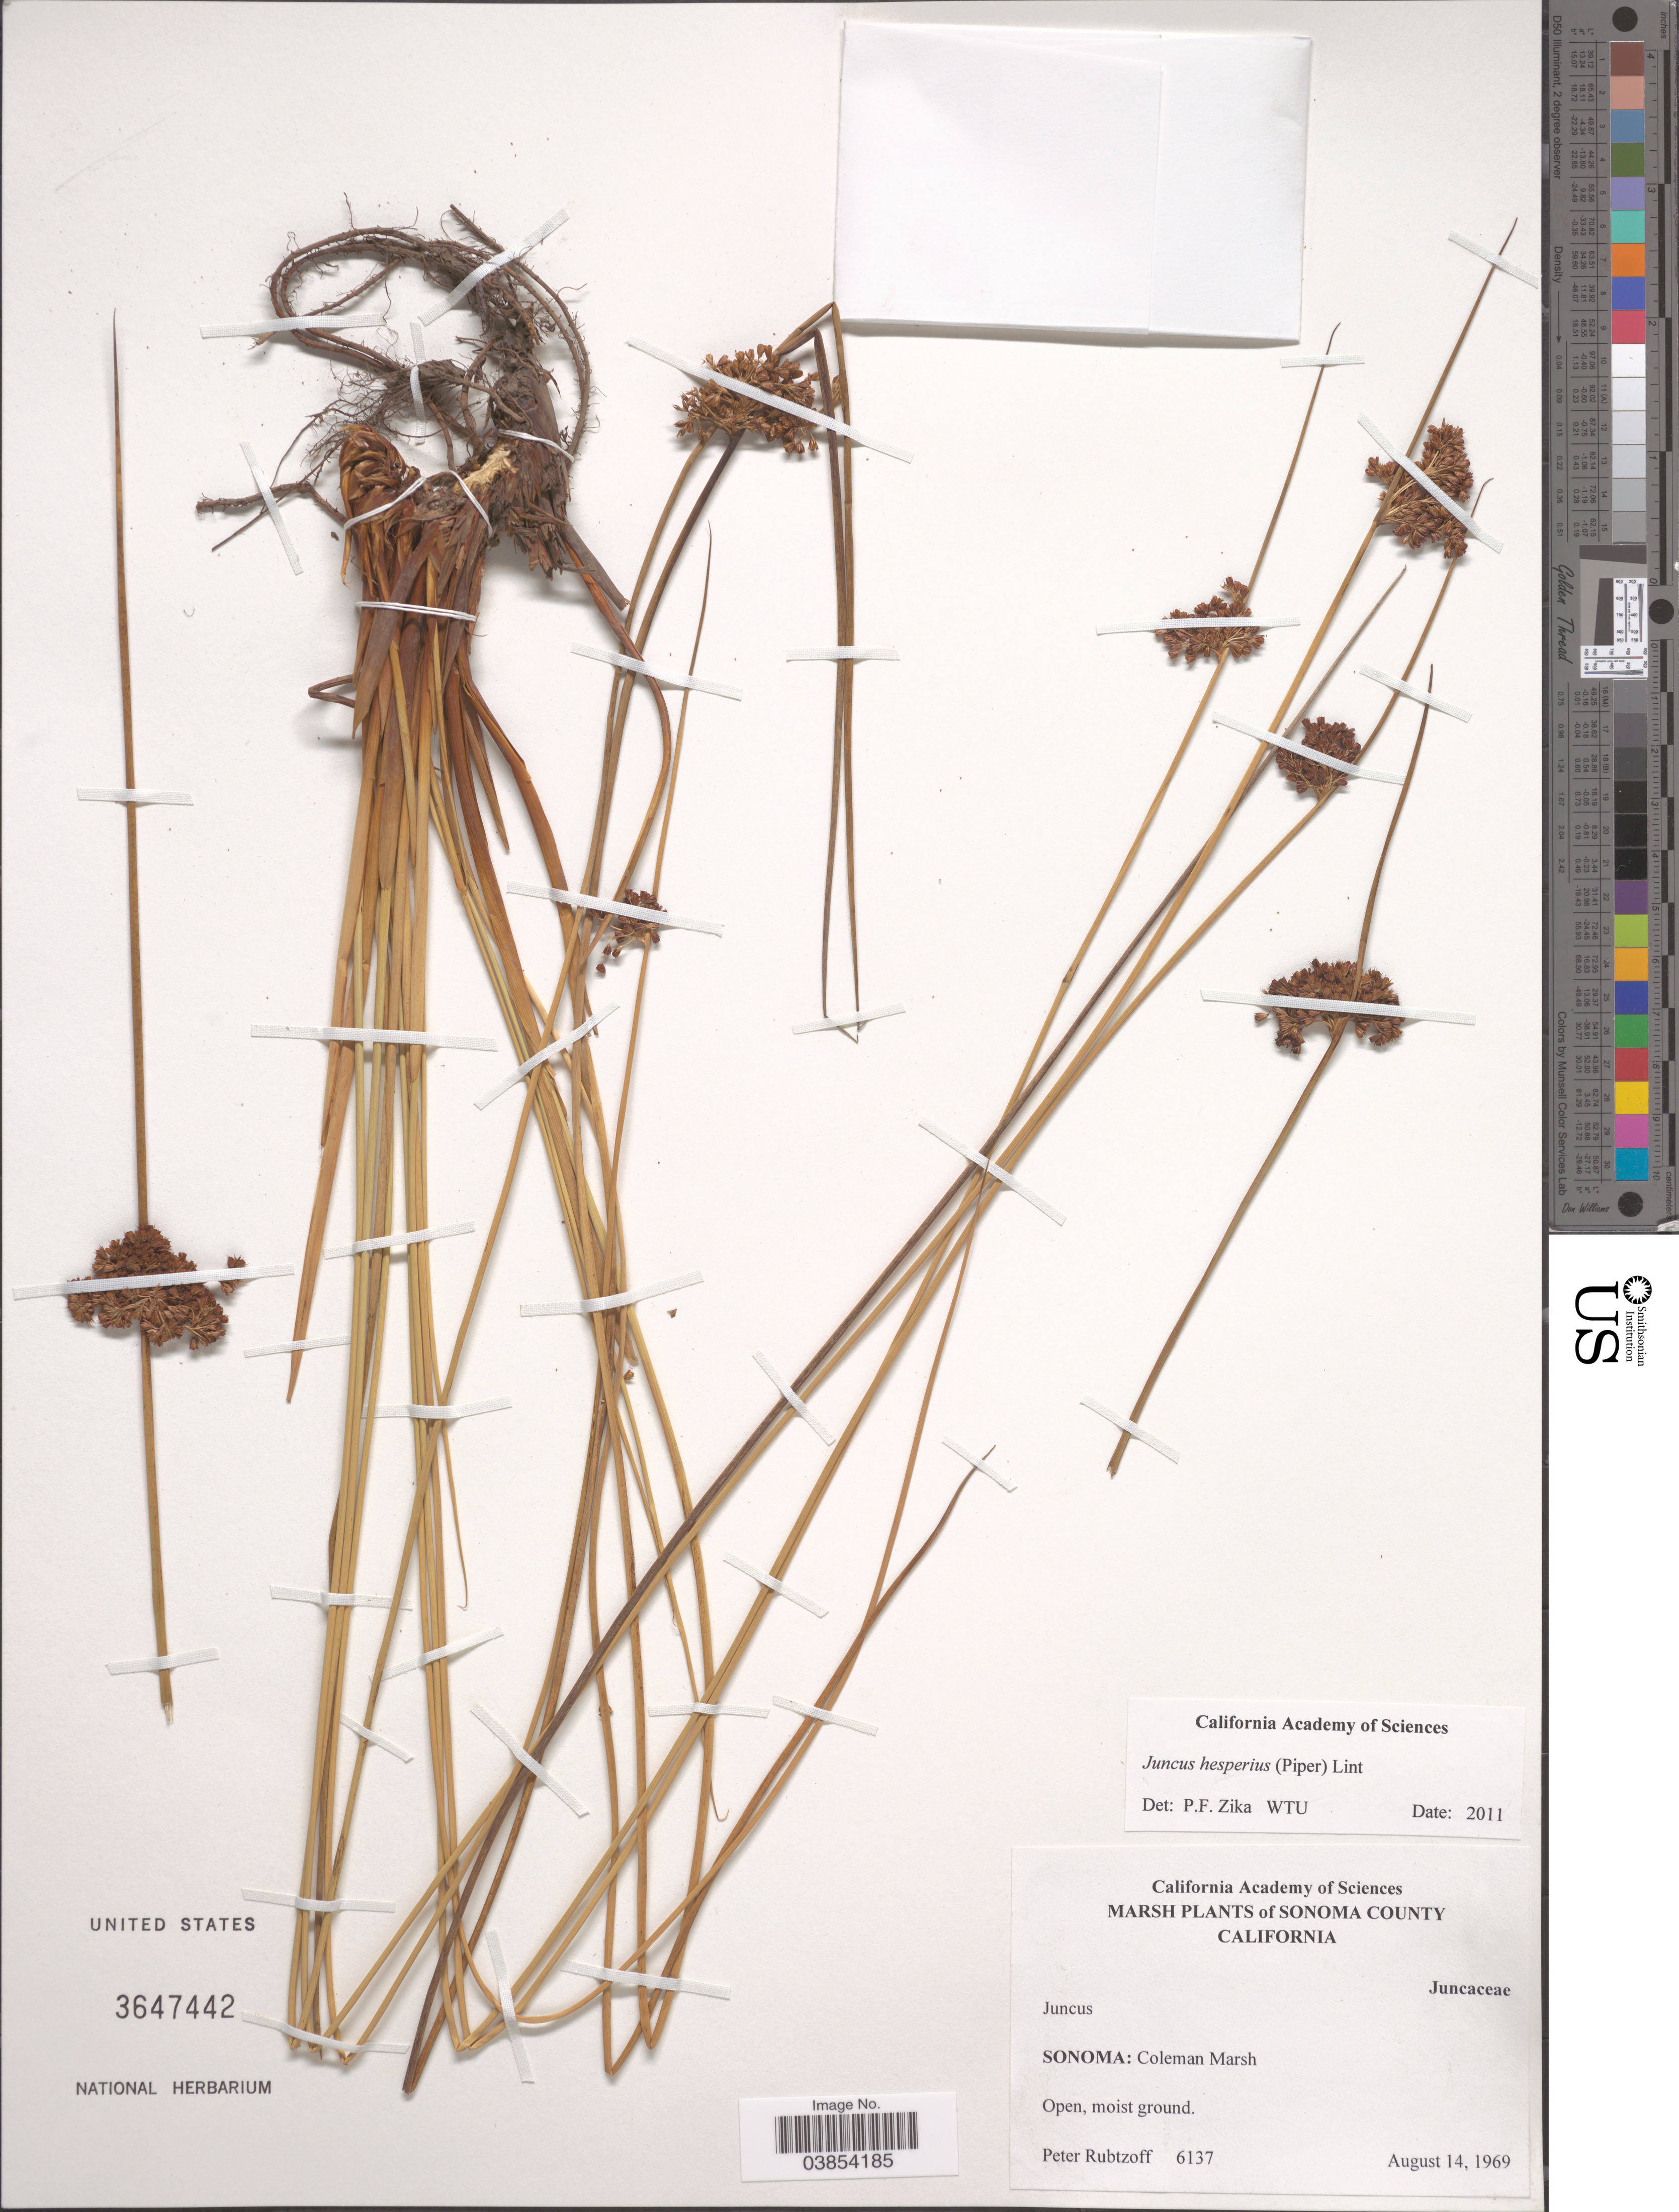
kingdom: Plantae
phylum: Tracheophyta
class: Liliopsida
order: Poales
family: Juncaceae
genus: Juncus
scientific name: Juncus hesperius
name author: (Piper) Lint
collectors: P. Rubtzoff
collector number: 6137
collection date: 1969-08-14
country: United States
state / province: California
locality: Sonoma: Coleman Marsh.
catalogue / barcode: US 3647442